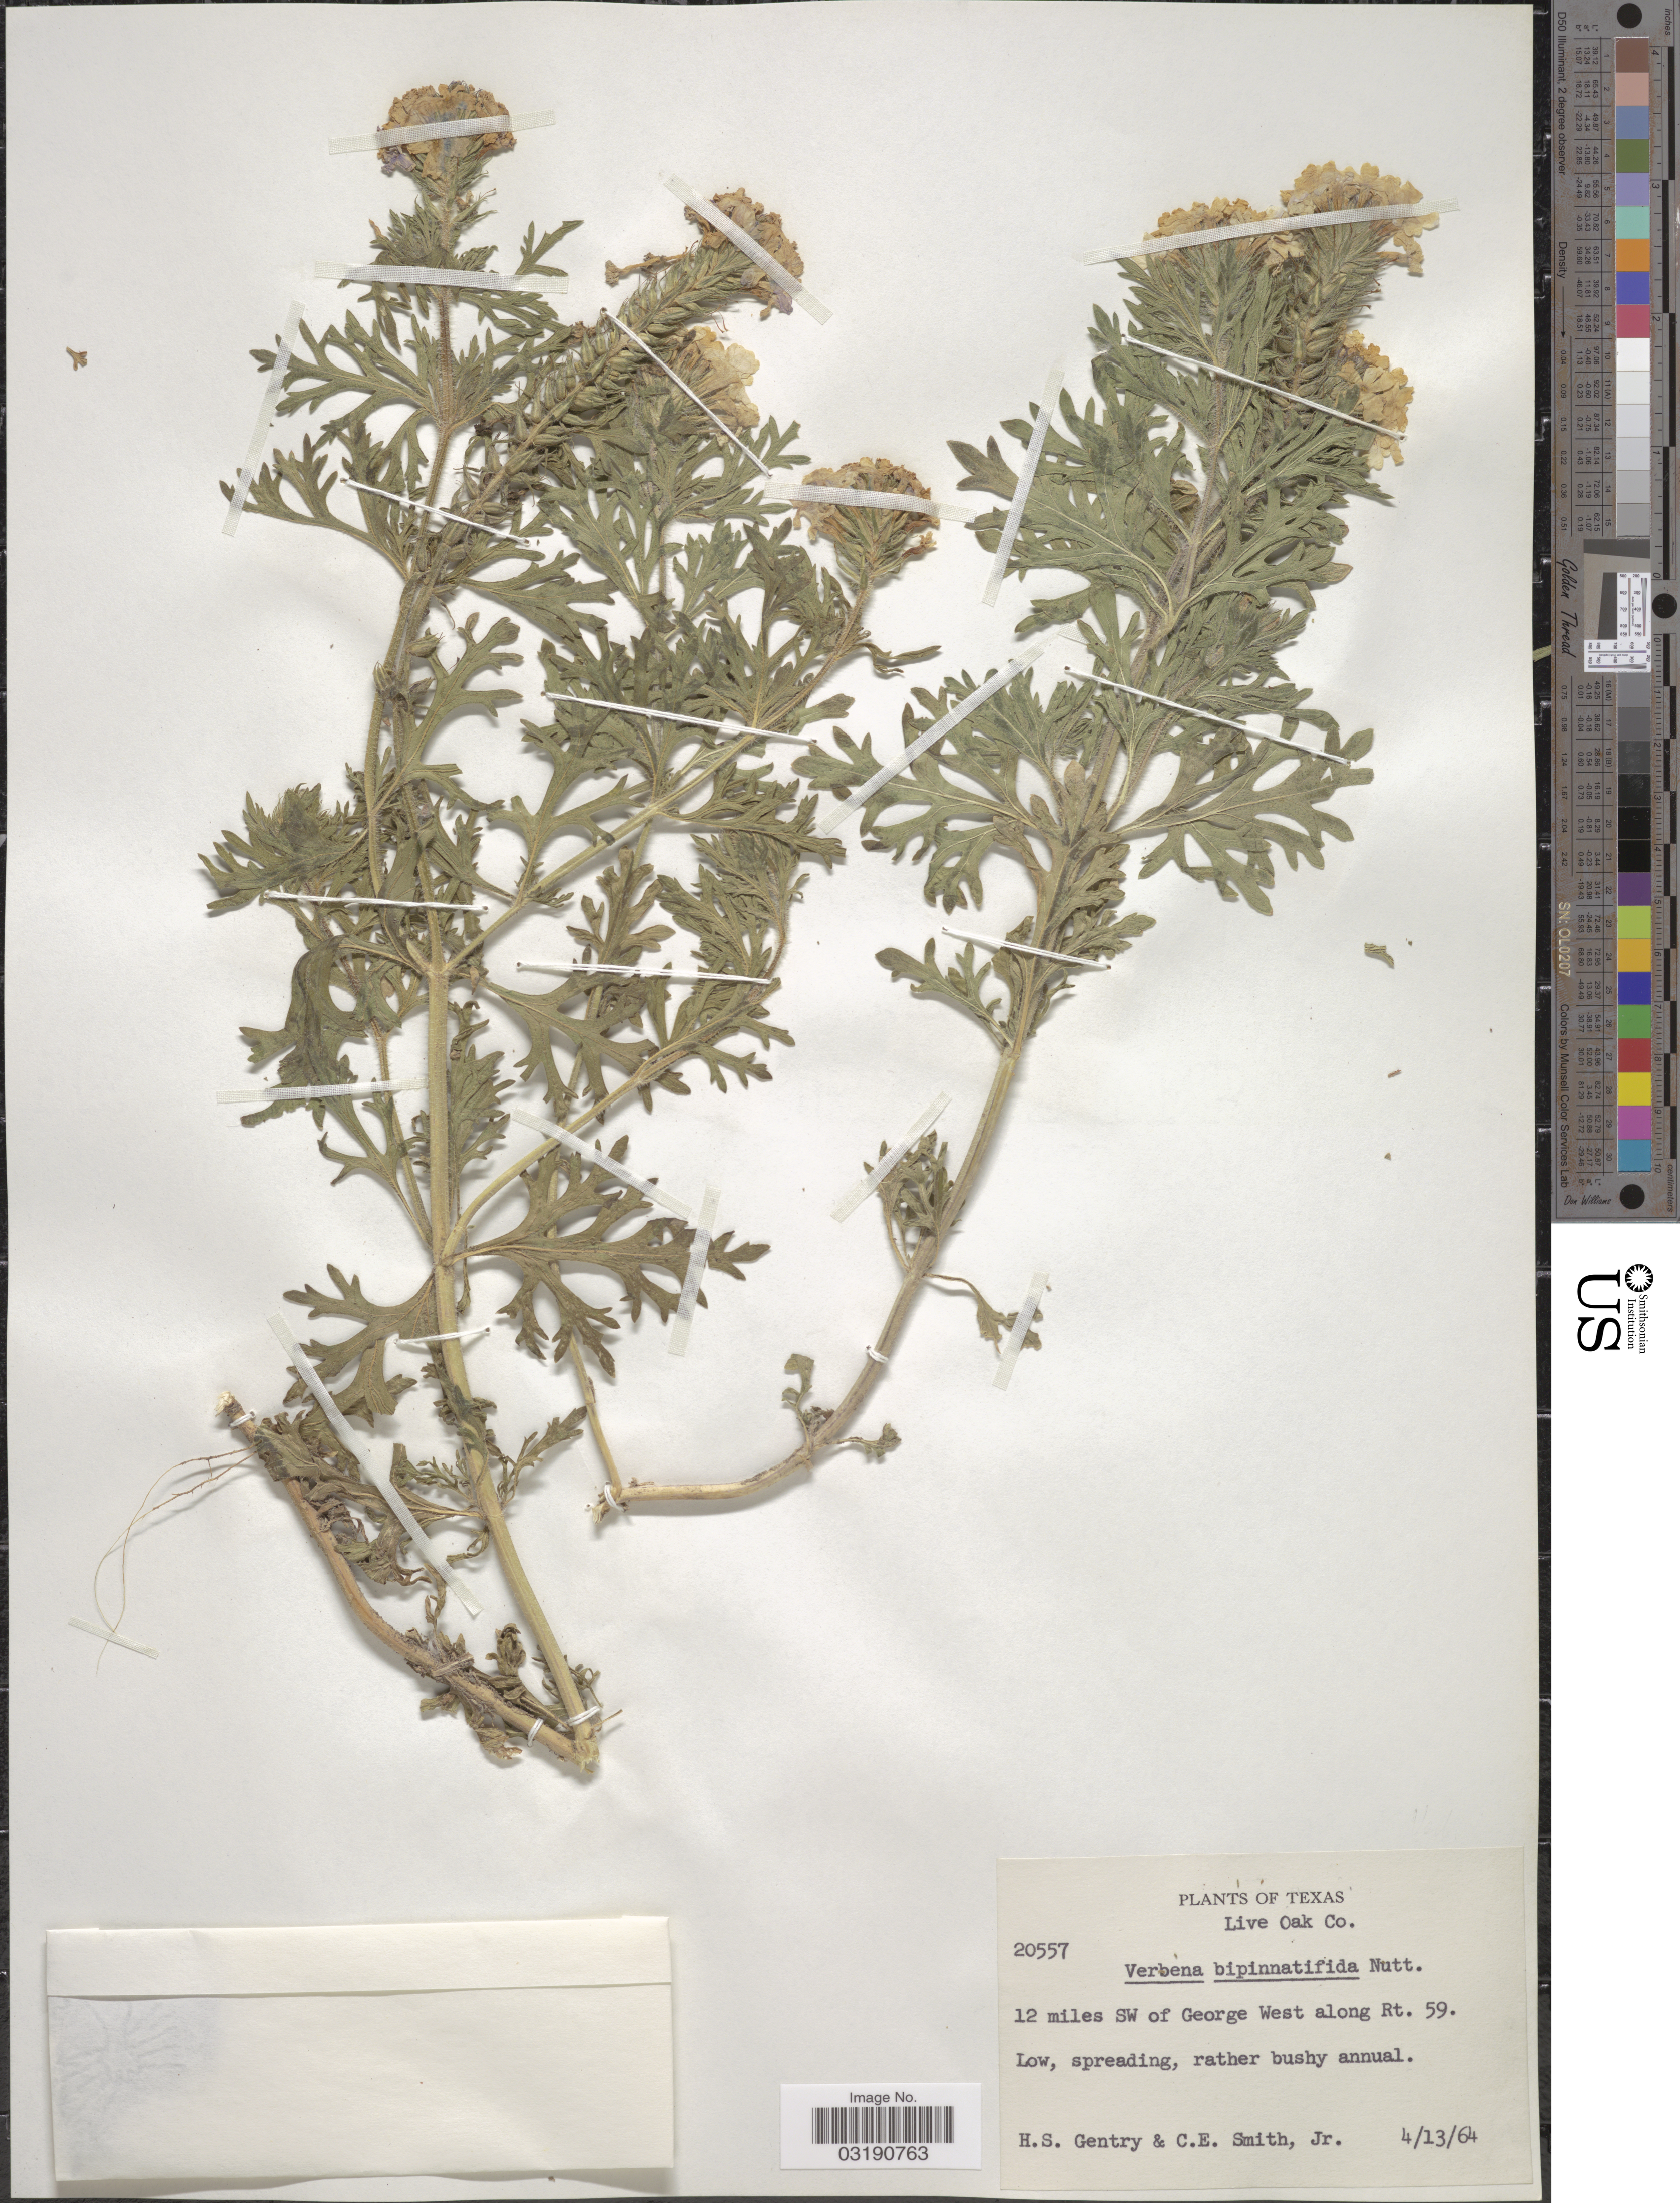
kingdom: Plantae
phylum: Tracheophyta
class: Magnoliopsida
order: Lamiales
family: Verbenaceae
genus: Verbena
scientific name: Verbena bipinnatifida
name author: (Schauer) Nutt.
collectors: H. S. Gentry & C. E. Smith Jr.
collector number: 20557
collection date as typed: Transcribed d/m/y: 13/4/64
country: United States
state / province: Texas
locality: Live Oak Co. 12 miles SW of George West along Rt. 59.